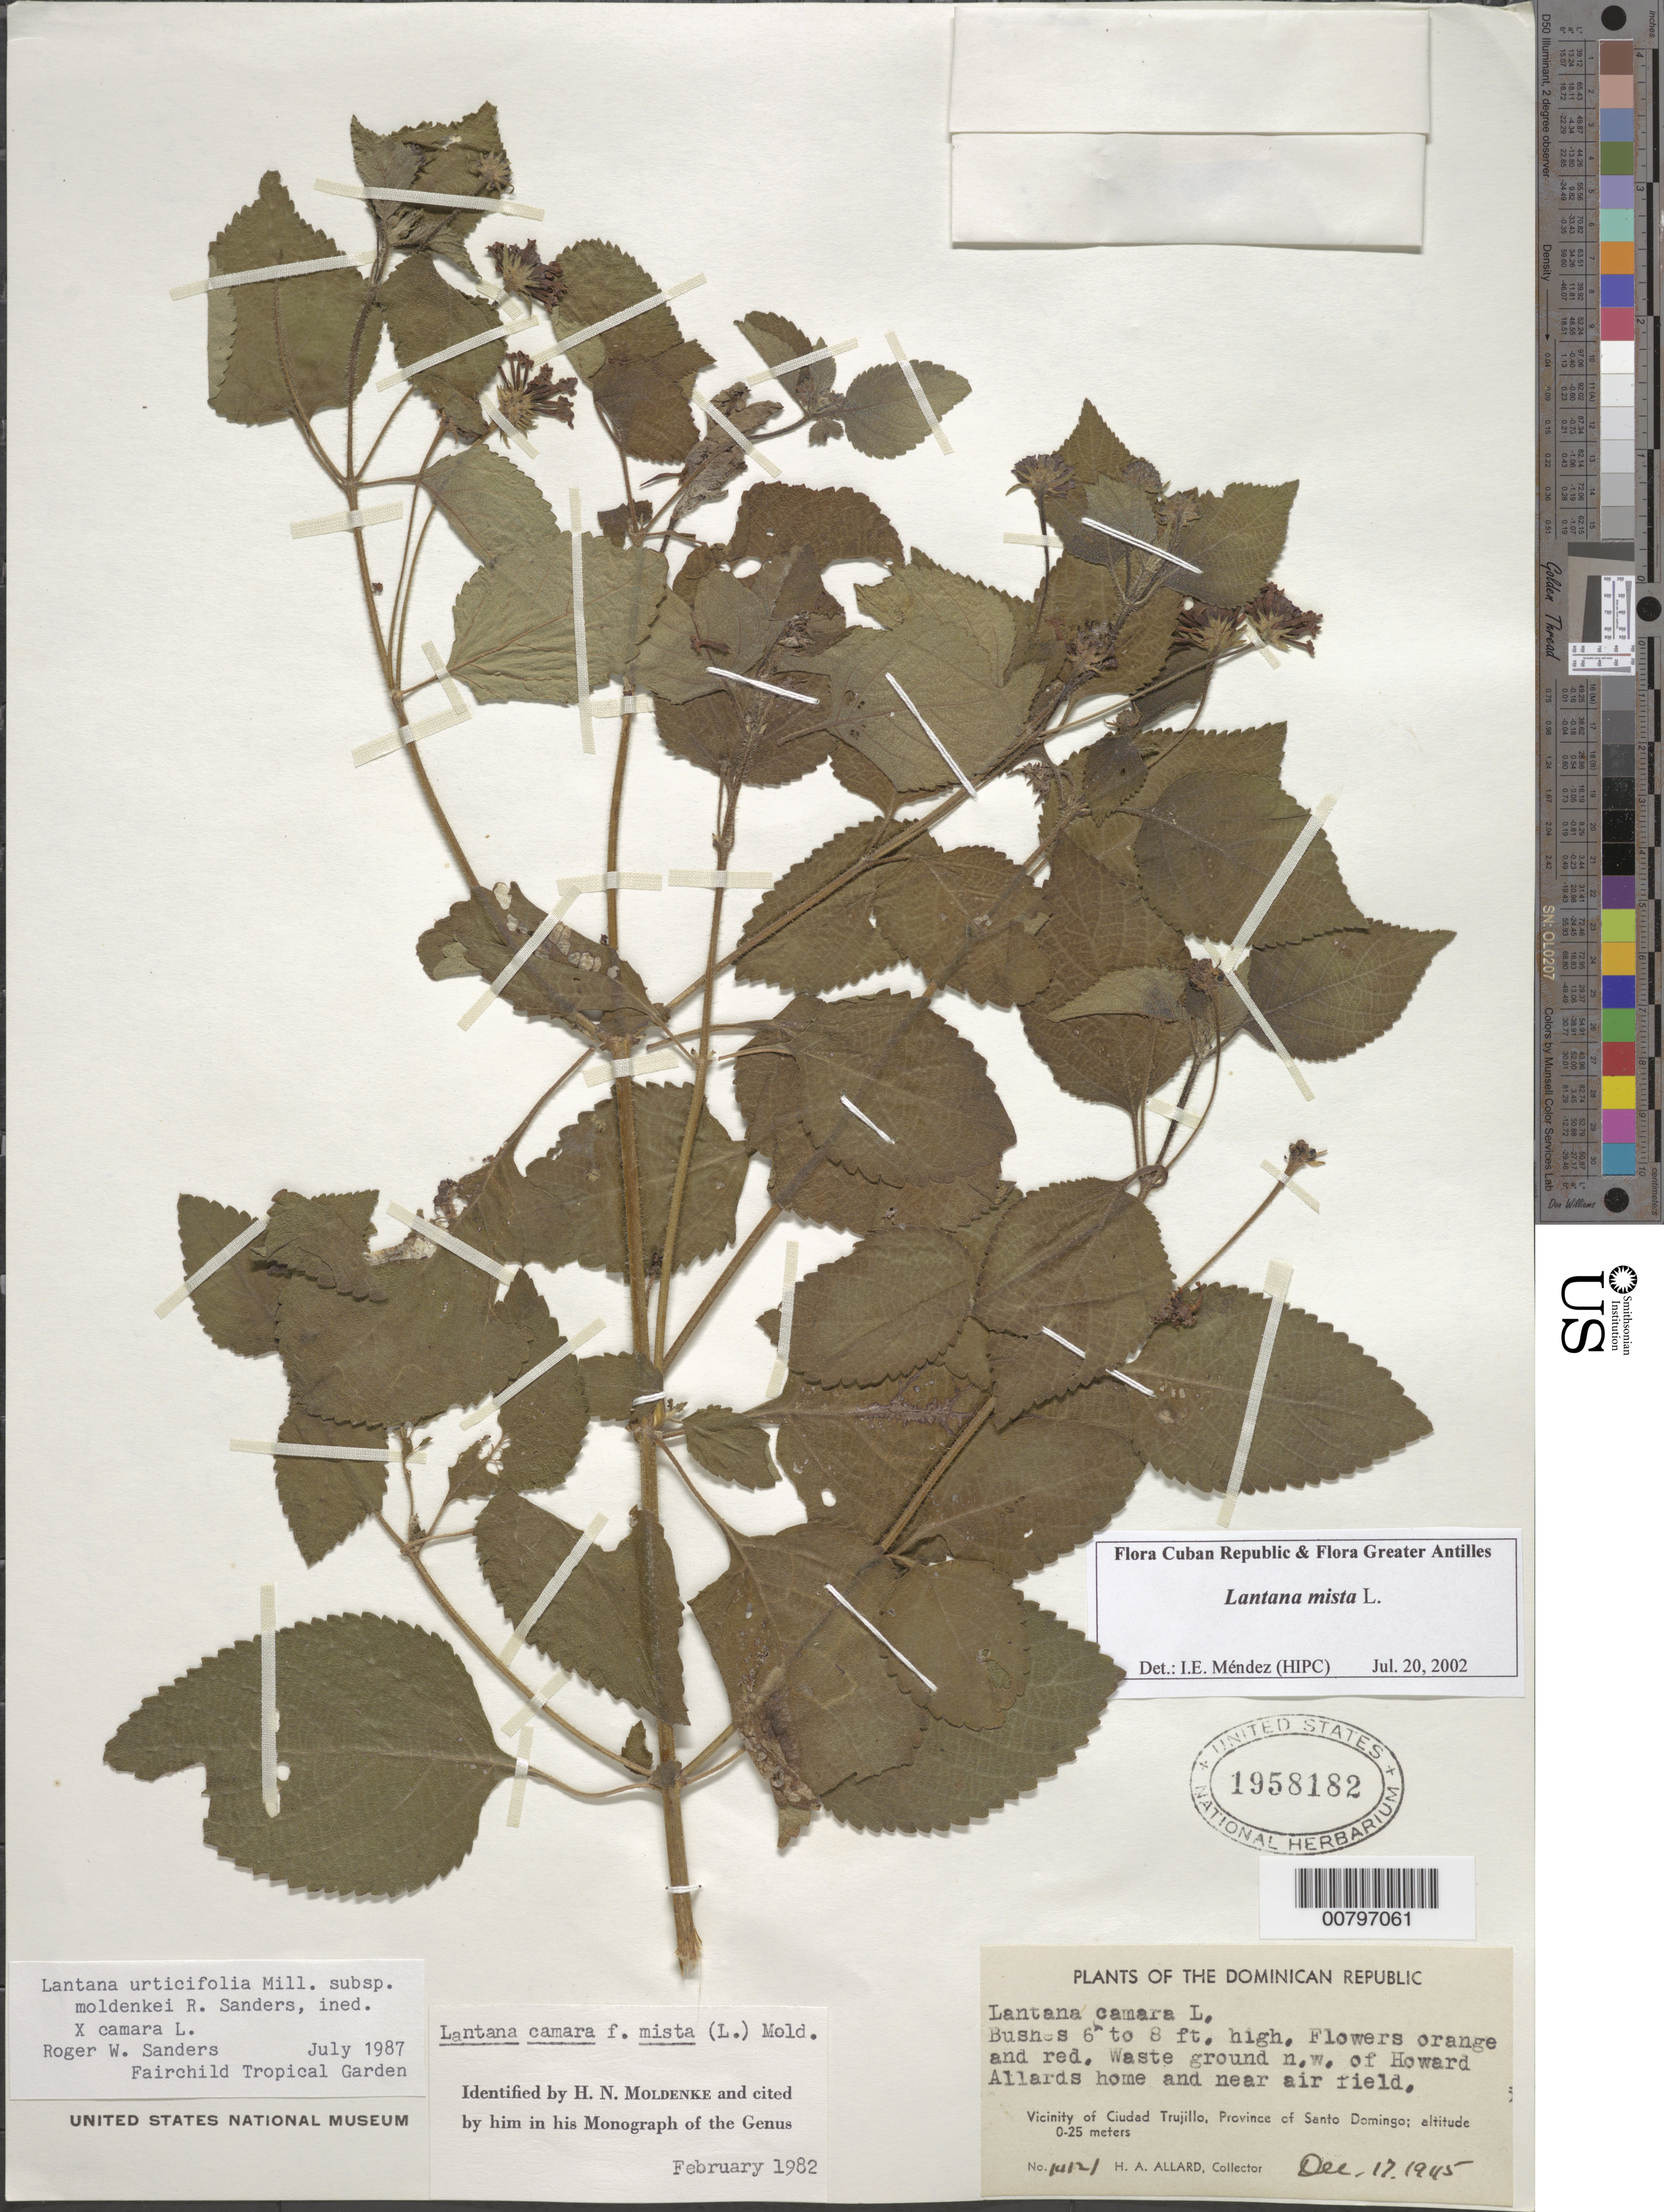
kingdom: Plantae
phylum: Tracheophyta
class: Magnoliopsida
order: Lamiales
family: Verbenaceae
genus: Lantana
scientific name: Lantana camara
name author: L.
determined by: Méndez, Isidro E., (HIPC)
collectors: H. A. Allard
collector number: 14121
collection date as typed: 17 Dec 1945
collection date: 1945-12-17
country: Dominican Republic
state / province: Distrito Nacional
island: Hispaniola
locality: Vicinity of Santo Domingo, H. Allards house near air field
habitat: Waste grounds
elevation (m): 0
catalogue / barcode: US 1958182